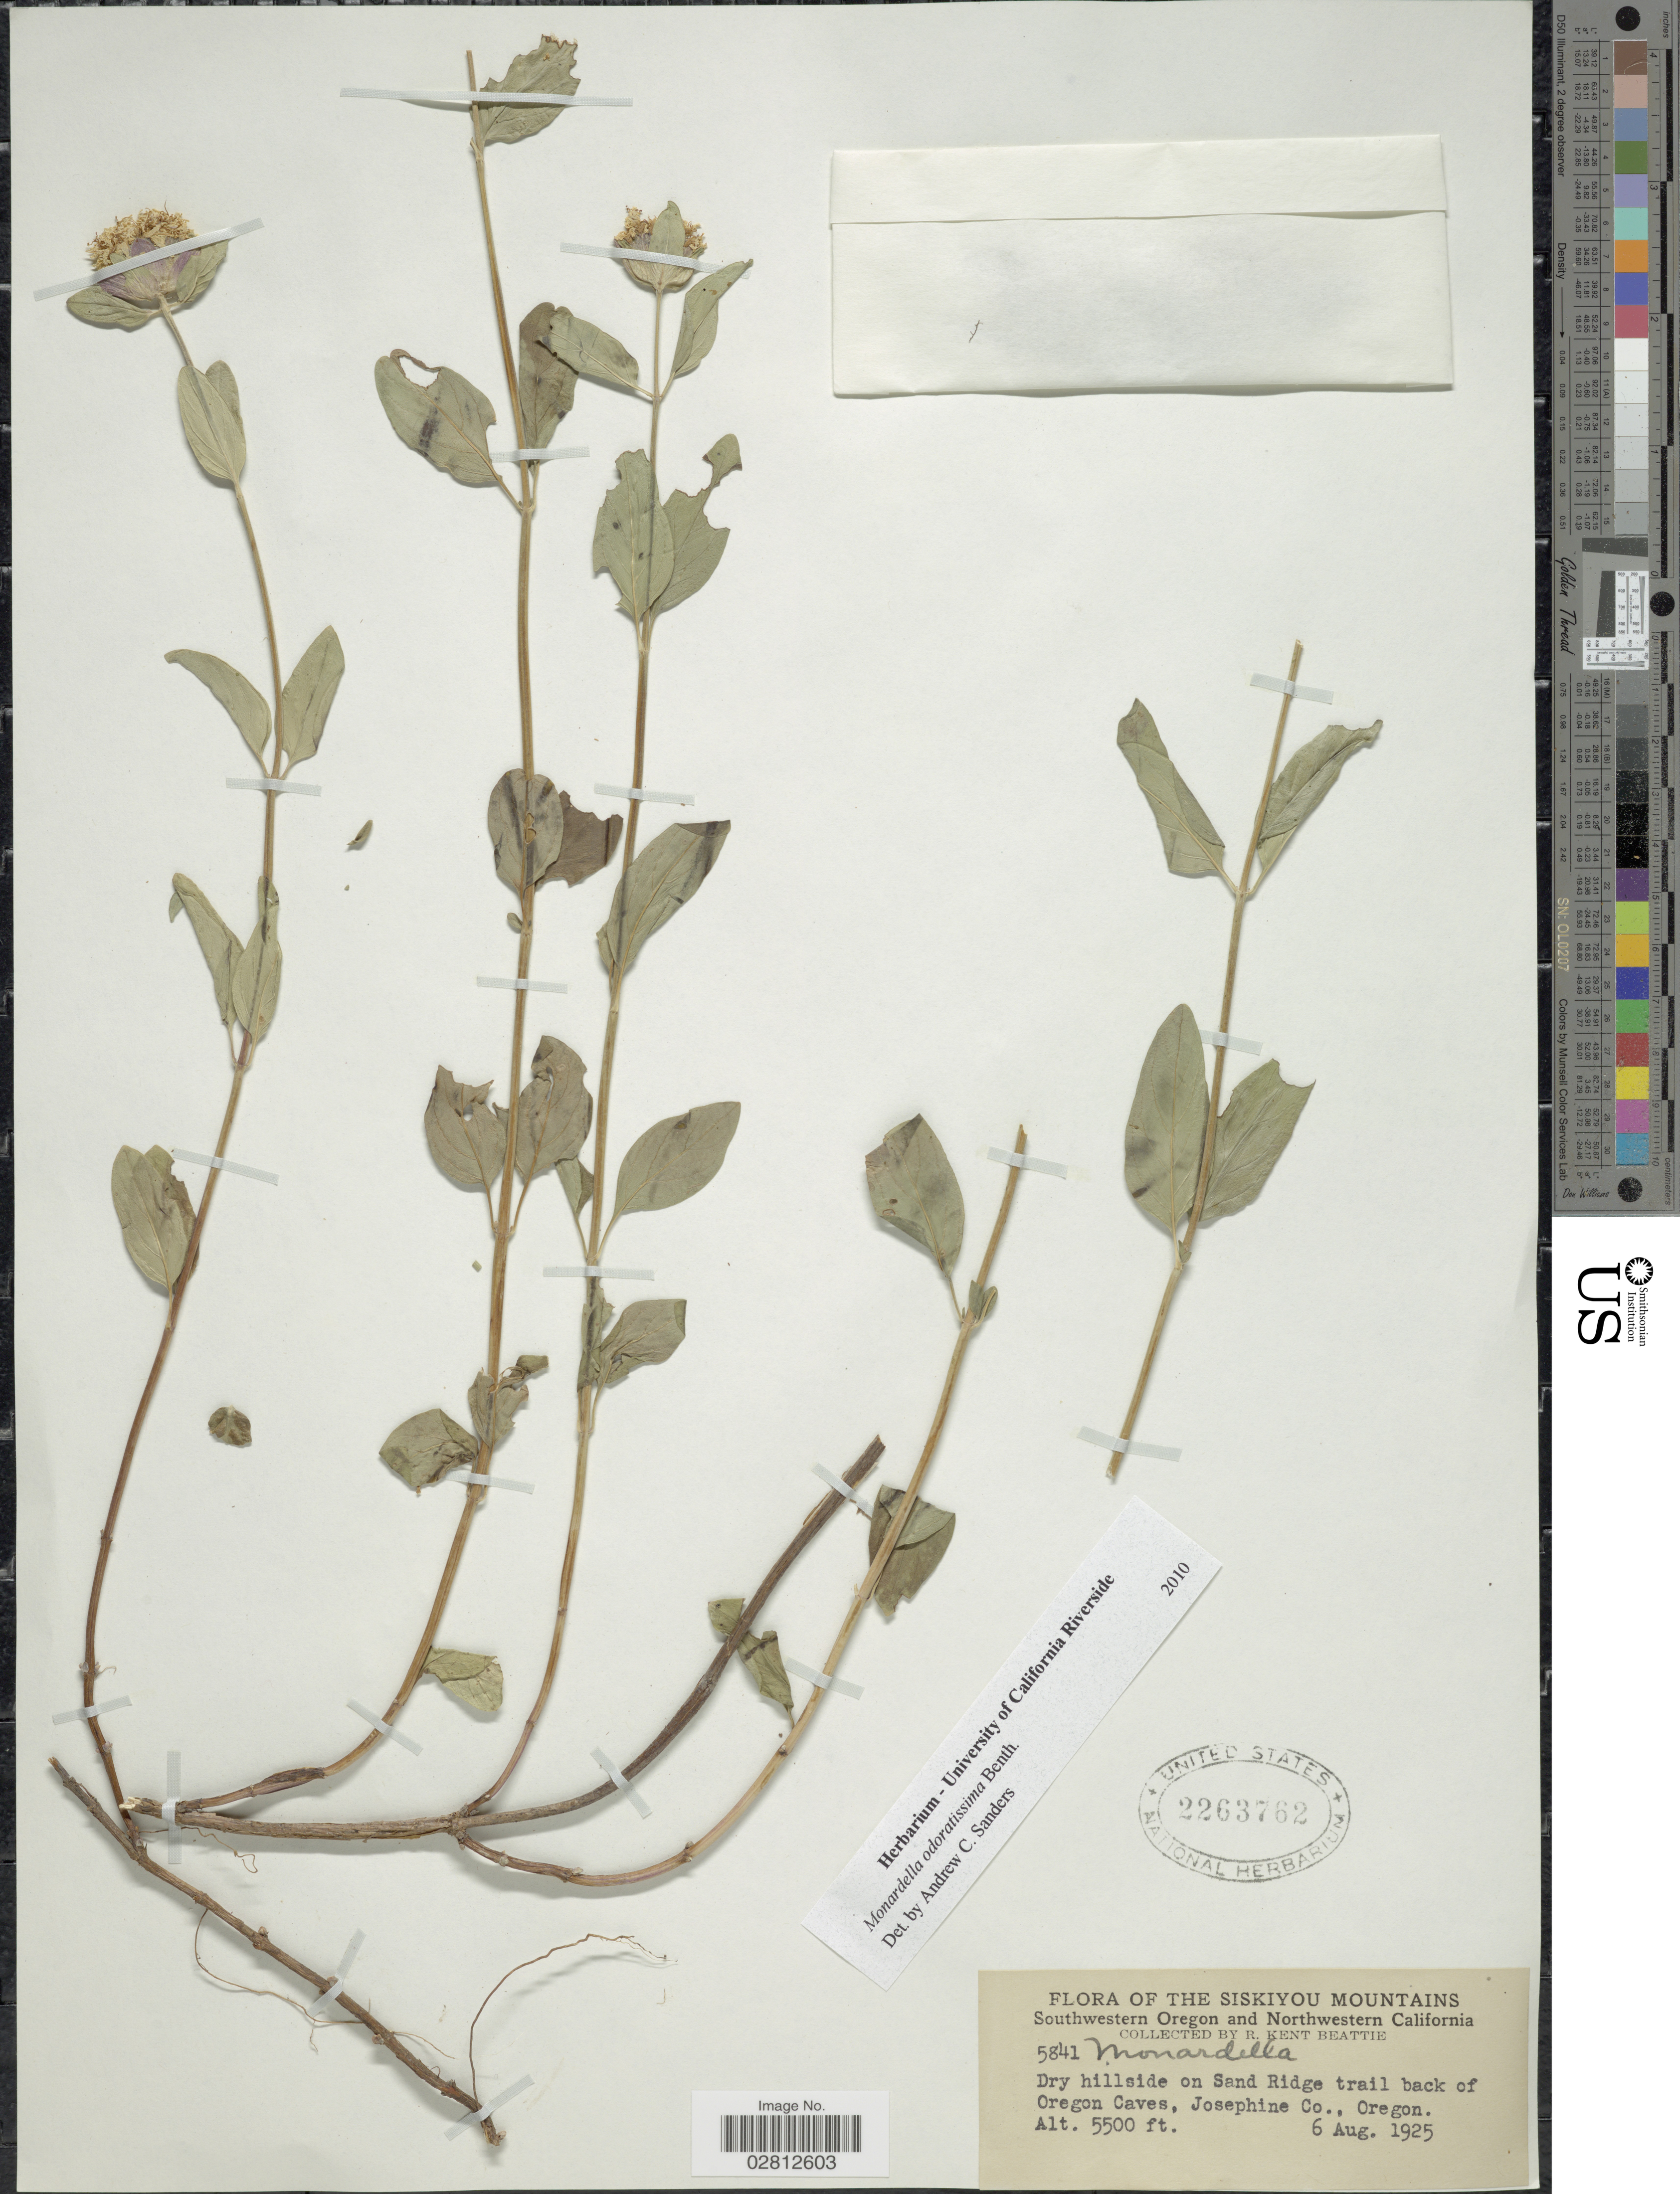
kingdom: Plantae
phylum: Tracheophyta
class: Magnoliopsida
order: Lamiales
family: Lamiaceae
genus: Monardella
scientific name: Monardella odoratissima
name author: Benth.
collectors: R. K. Beattie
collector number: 5841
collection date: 1925-08-06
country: United States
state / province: Oregon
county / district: Josephine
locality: Siskiyou Mountains, Southwestern Oregon, Sand Ridge trail back of Oregon Caves, Josephine Co.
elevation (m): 1676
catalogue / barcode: US 2263762